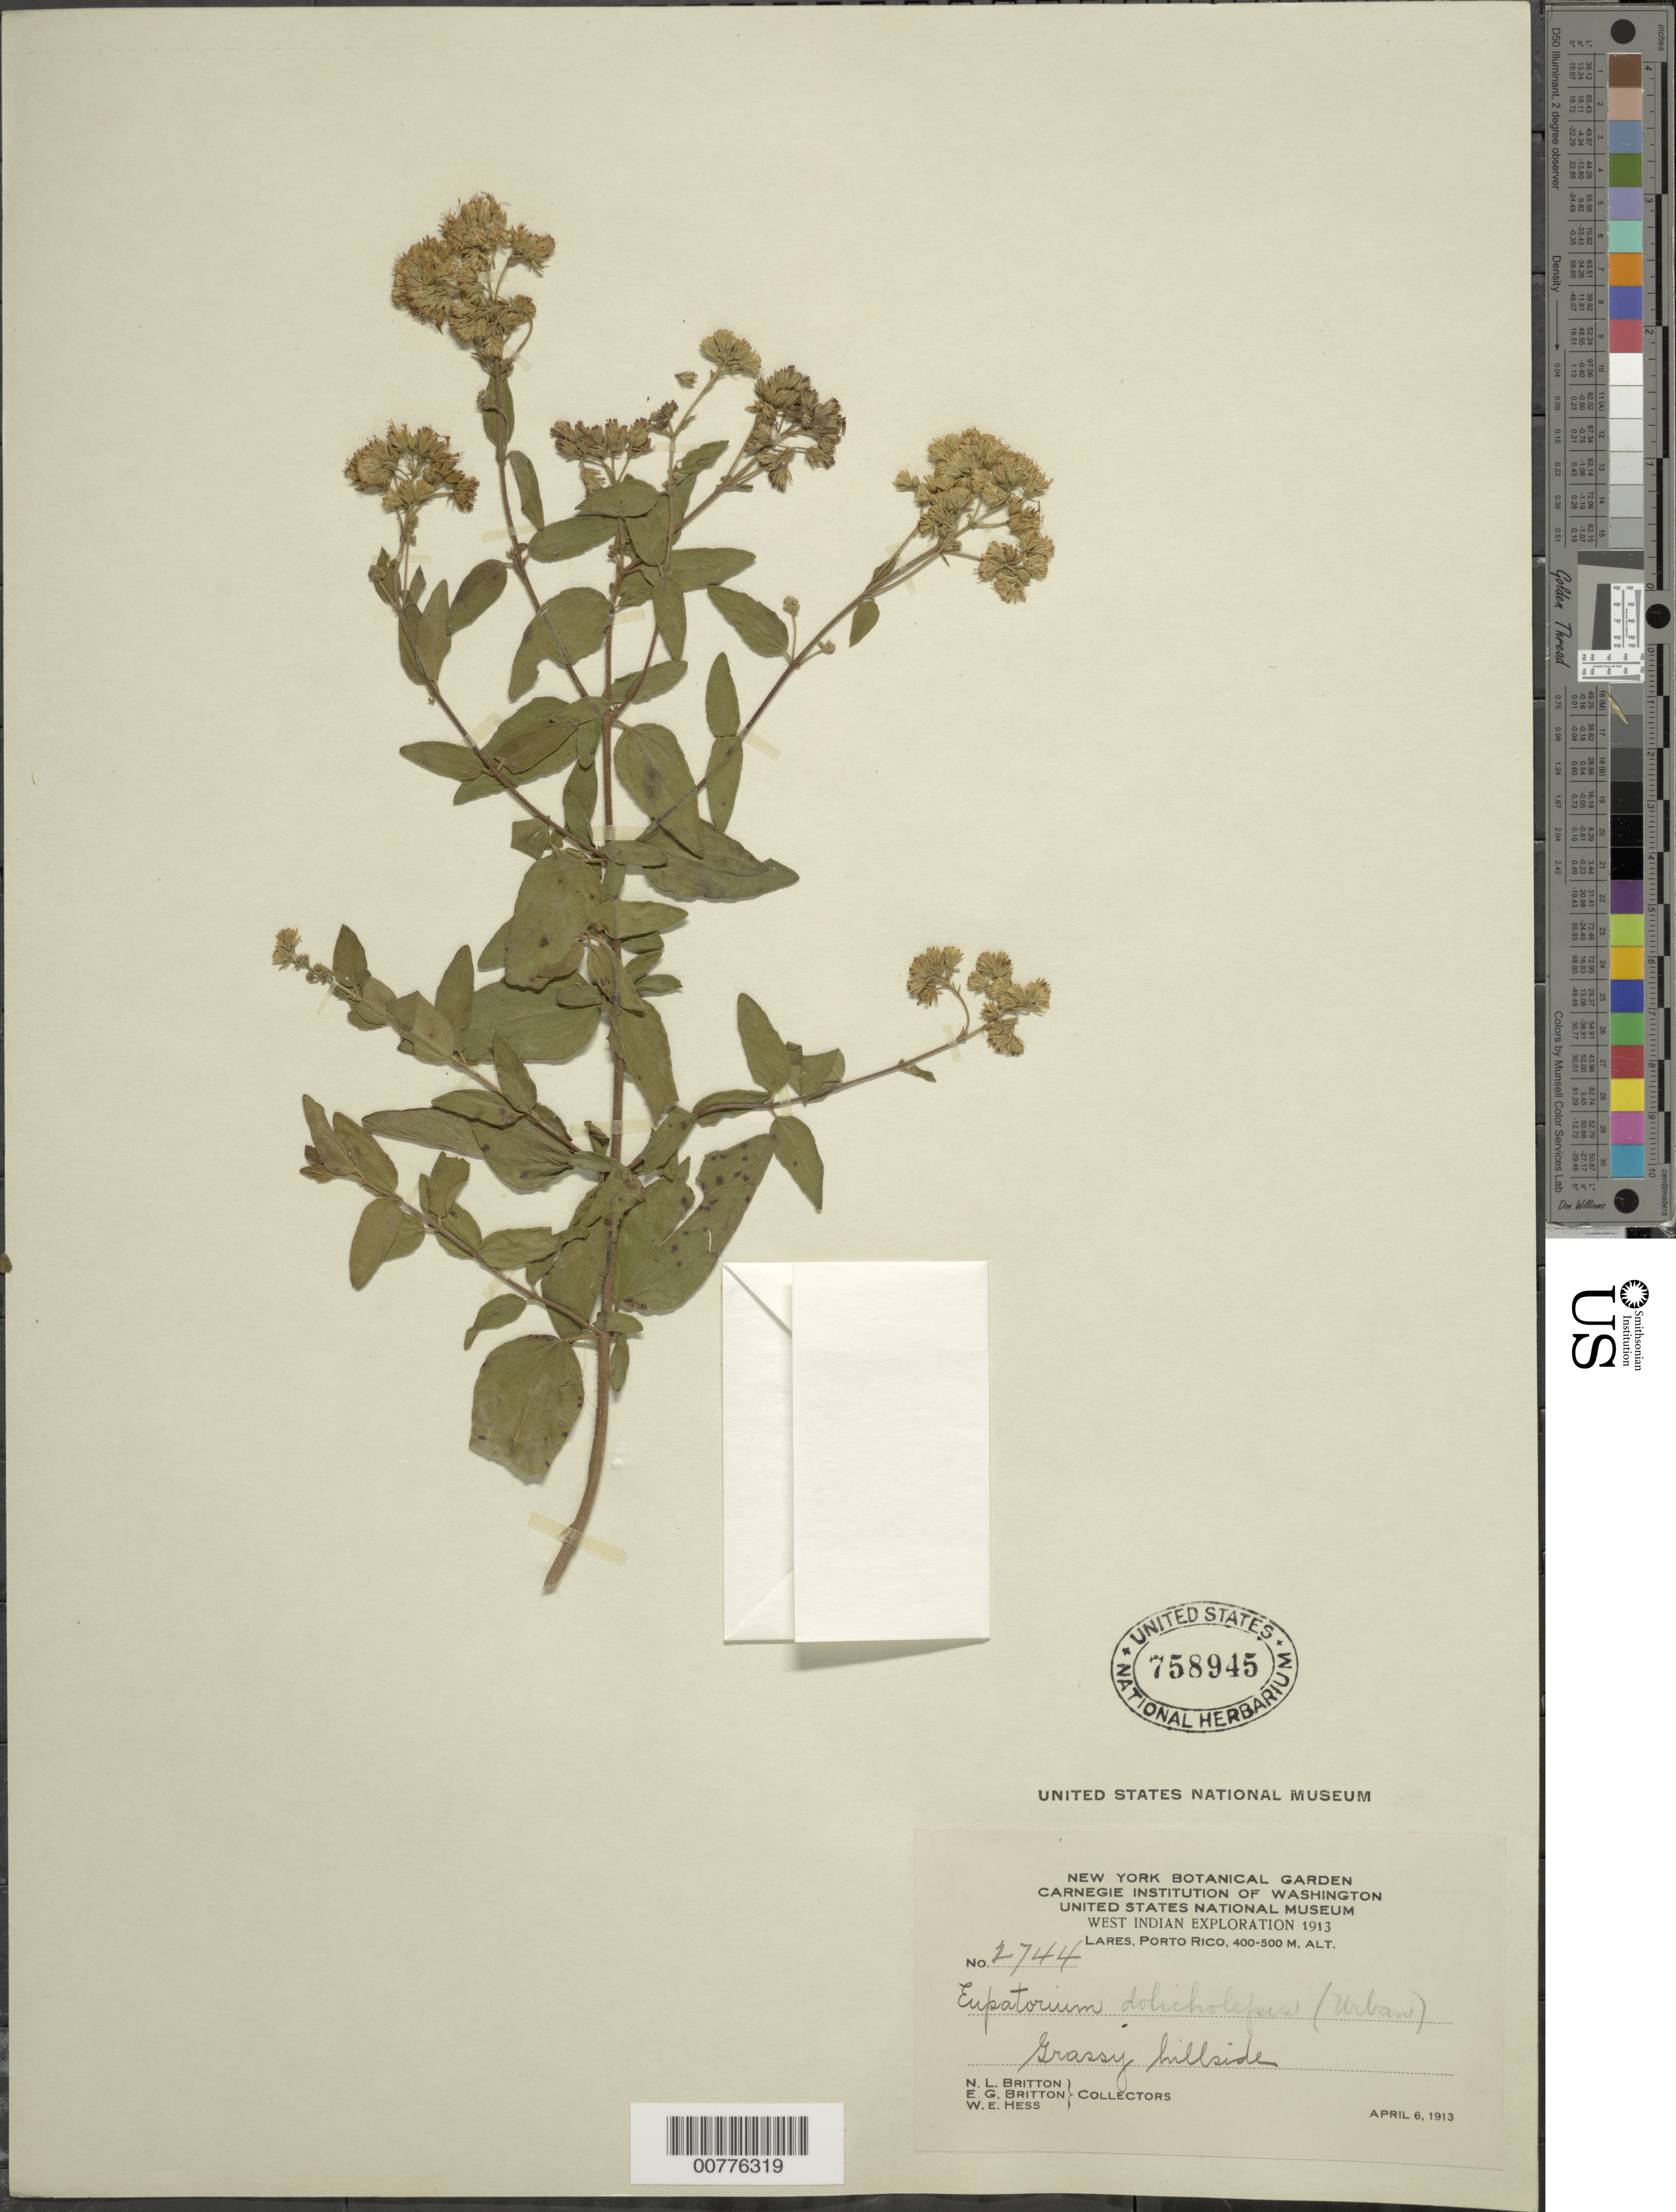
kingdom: Plantae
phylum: Tracheophyta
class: Magnoliopsida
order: Asterales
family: Asteraceae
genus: Koanophyllon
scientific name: Koanophyllon dolicholepis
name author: (B.L. Rob.) R.M. King & H. Rob.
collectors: N. Britton, E. G. Britton & W. Hess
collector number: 2744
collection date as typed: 06 Apr 1913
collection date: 1913-04-06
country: Puerto Rico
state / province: Lares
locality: Lares. Grassy hillside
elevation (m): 400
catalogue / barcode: US 758945